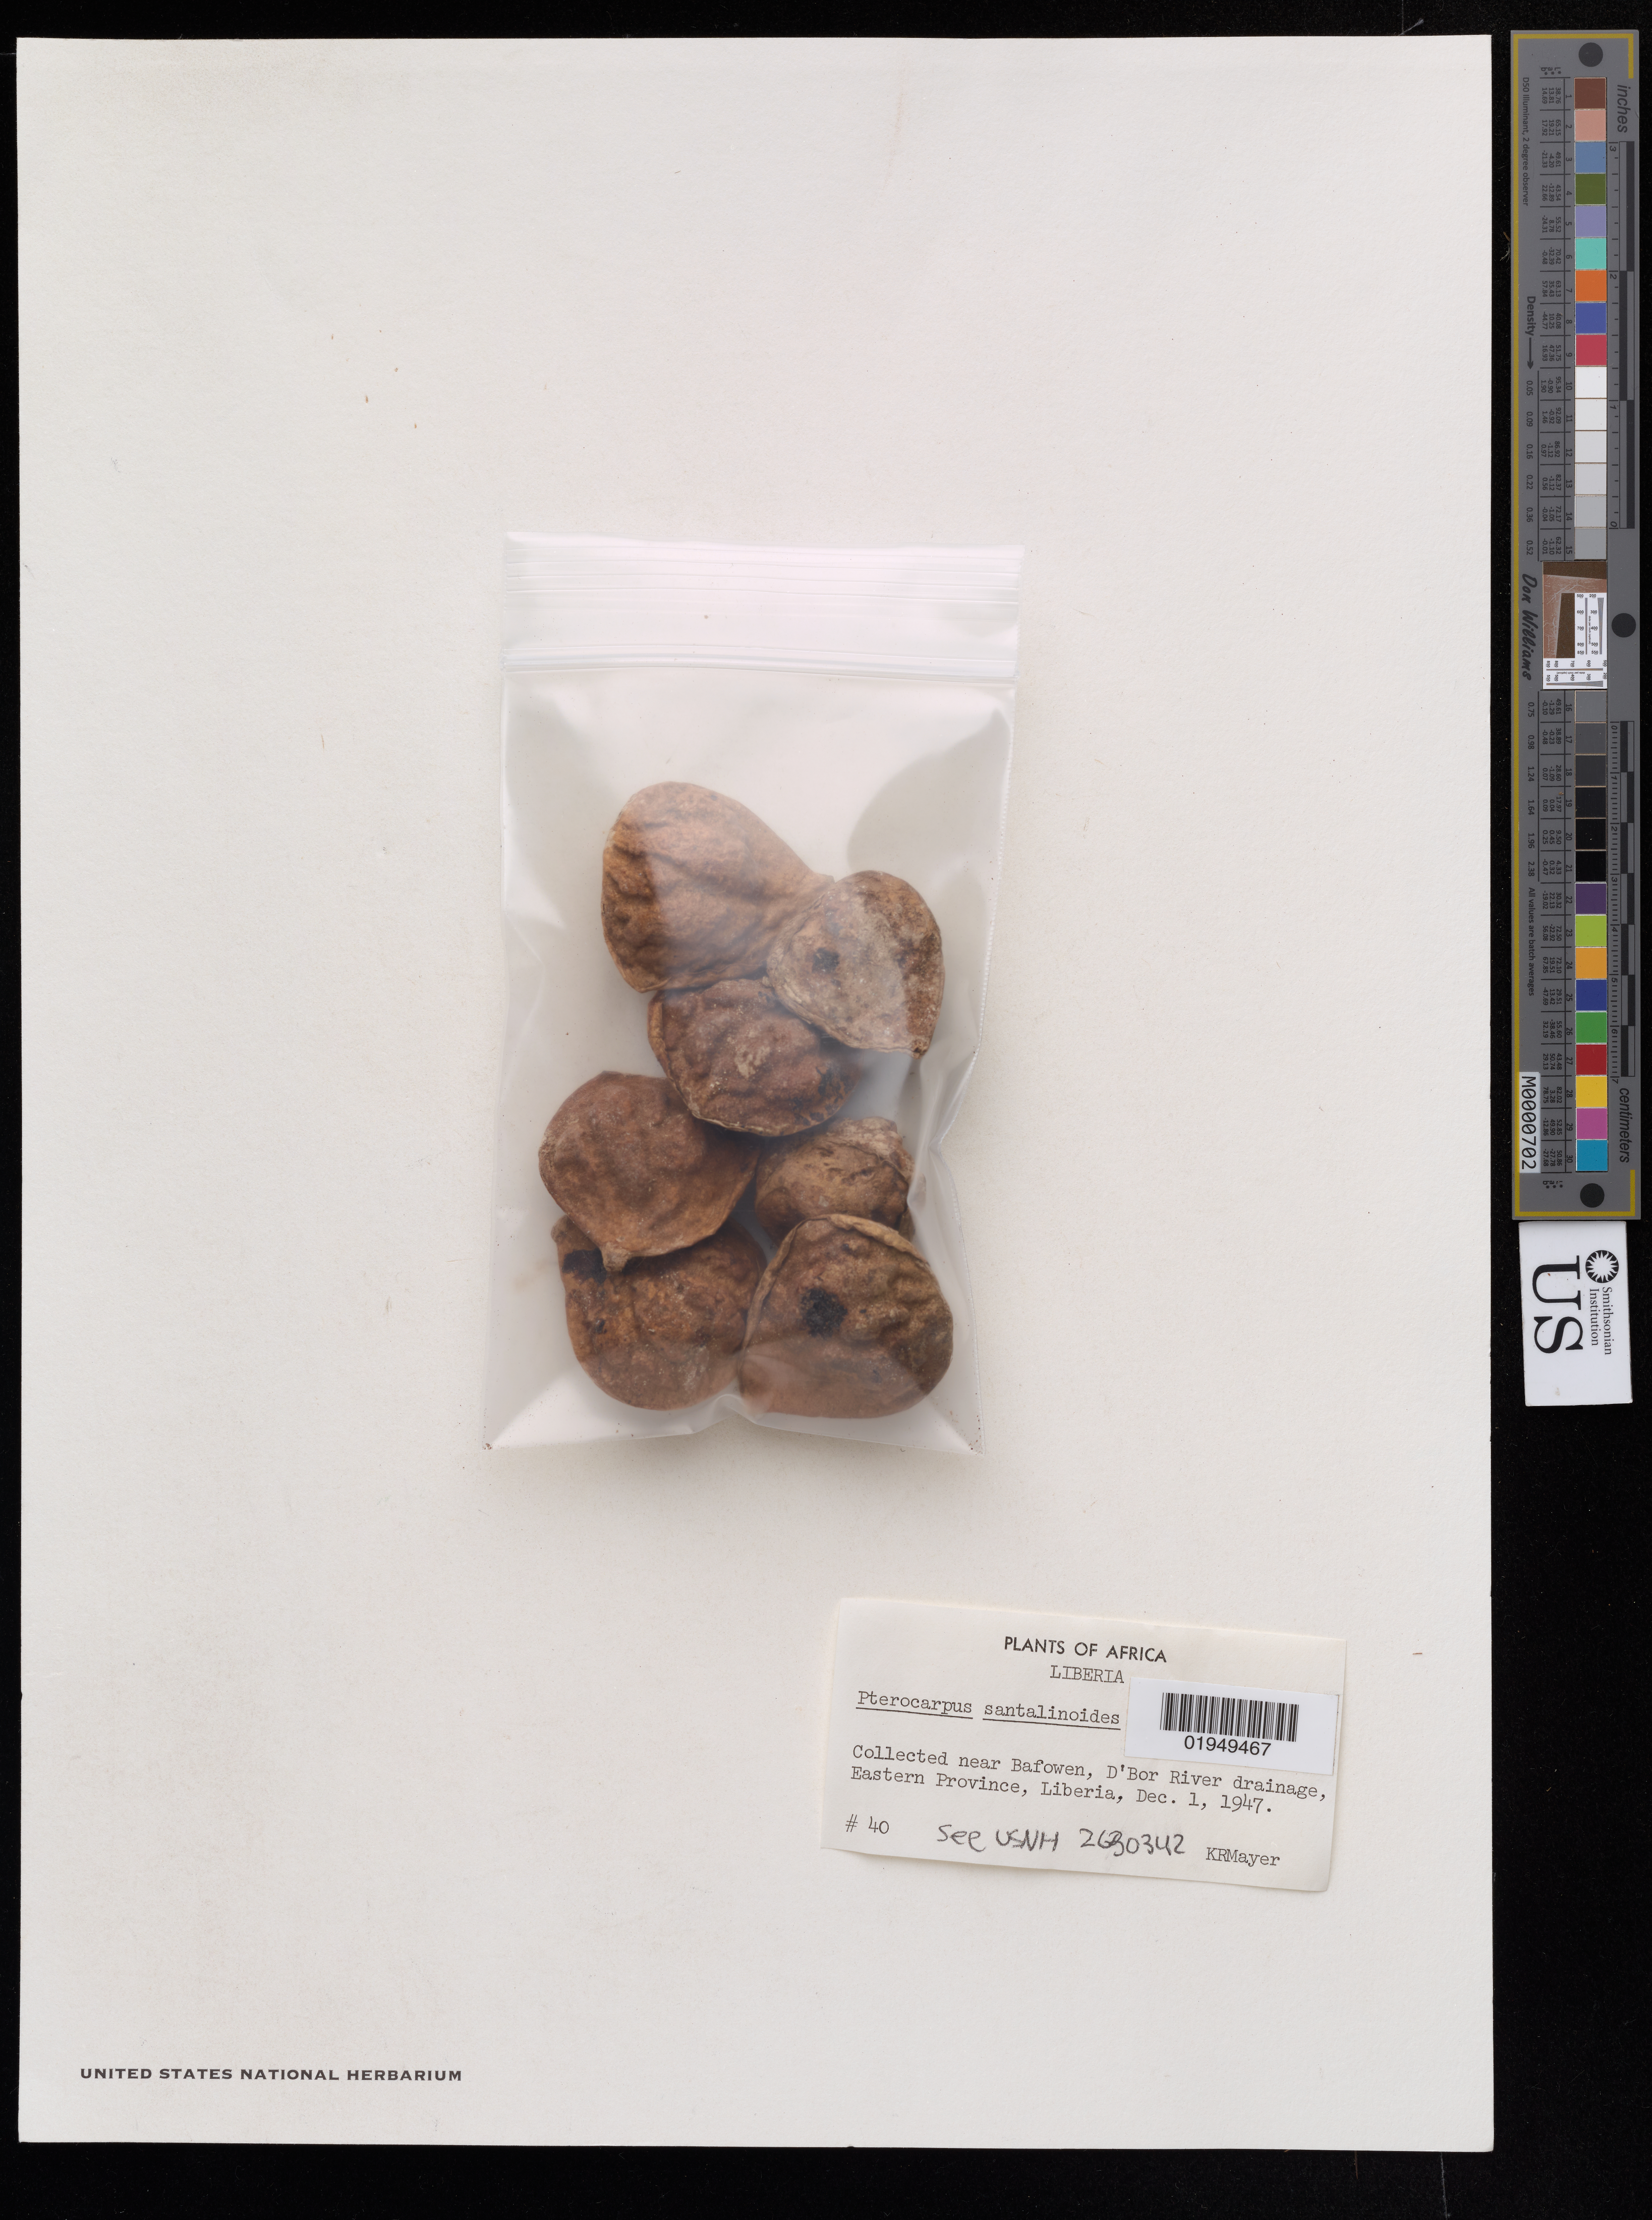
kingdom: Plantae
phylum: Tracheophyta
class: Magnoliopsida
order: Fabales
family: Fabaceae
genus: Pterocarpus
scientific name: Pterocarpus santalinoides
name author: L'Hér. ex DC.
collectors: K. R. Mayer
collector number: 40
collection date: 1947-12-01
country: Liberia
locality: Near Bafowen, D'Bor River drainage, Eastern Province